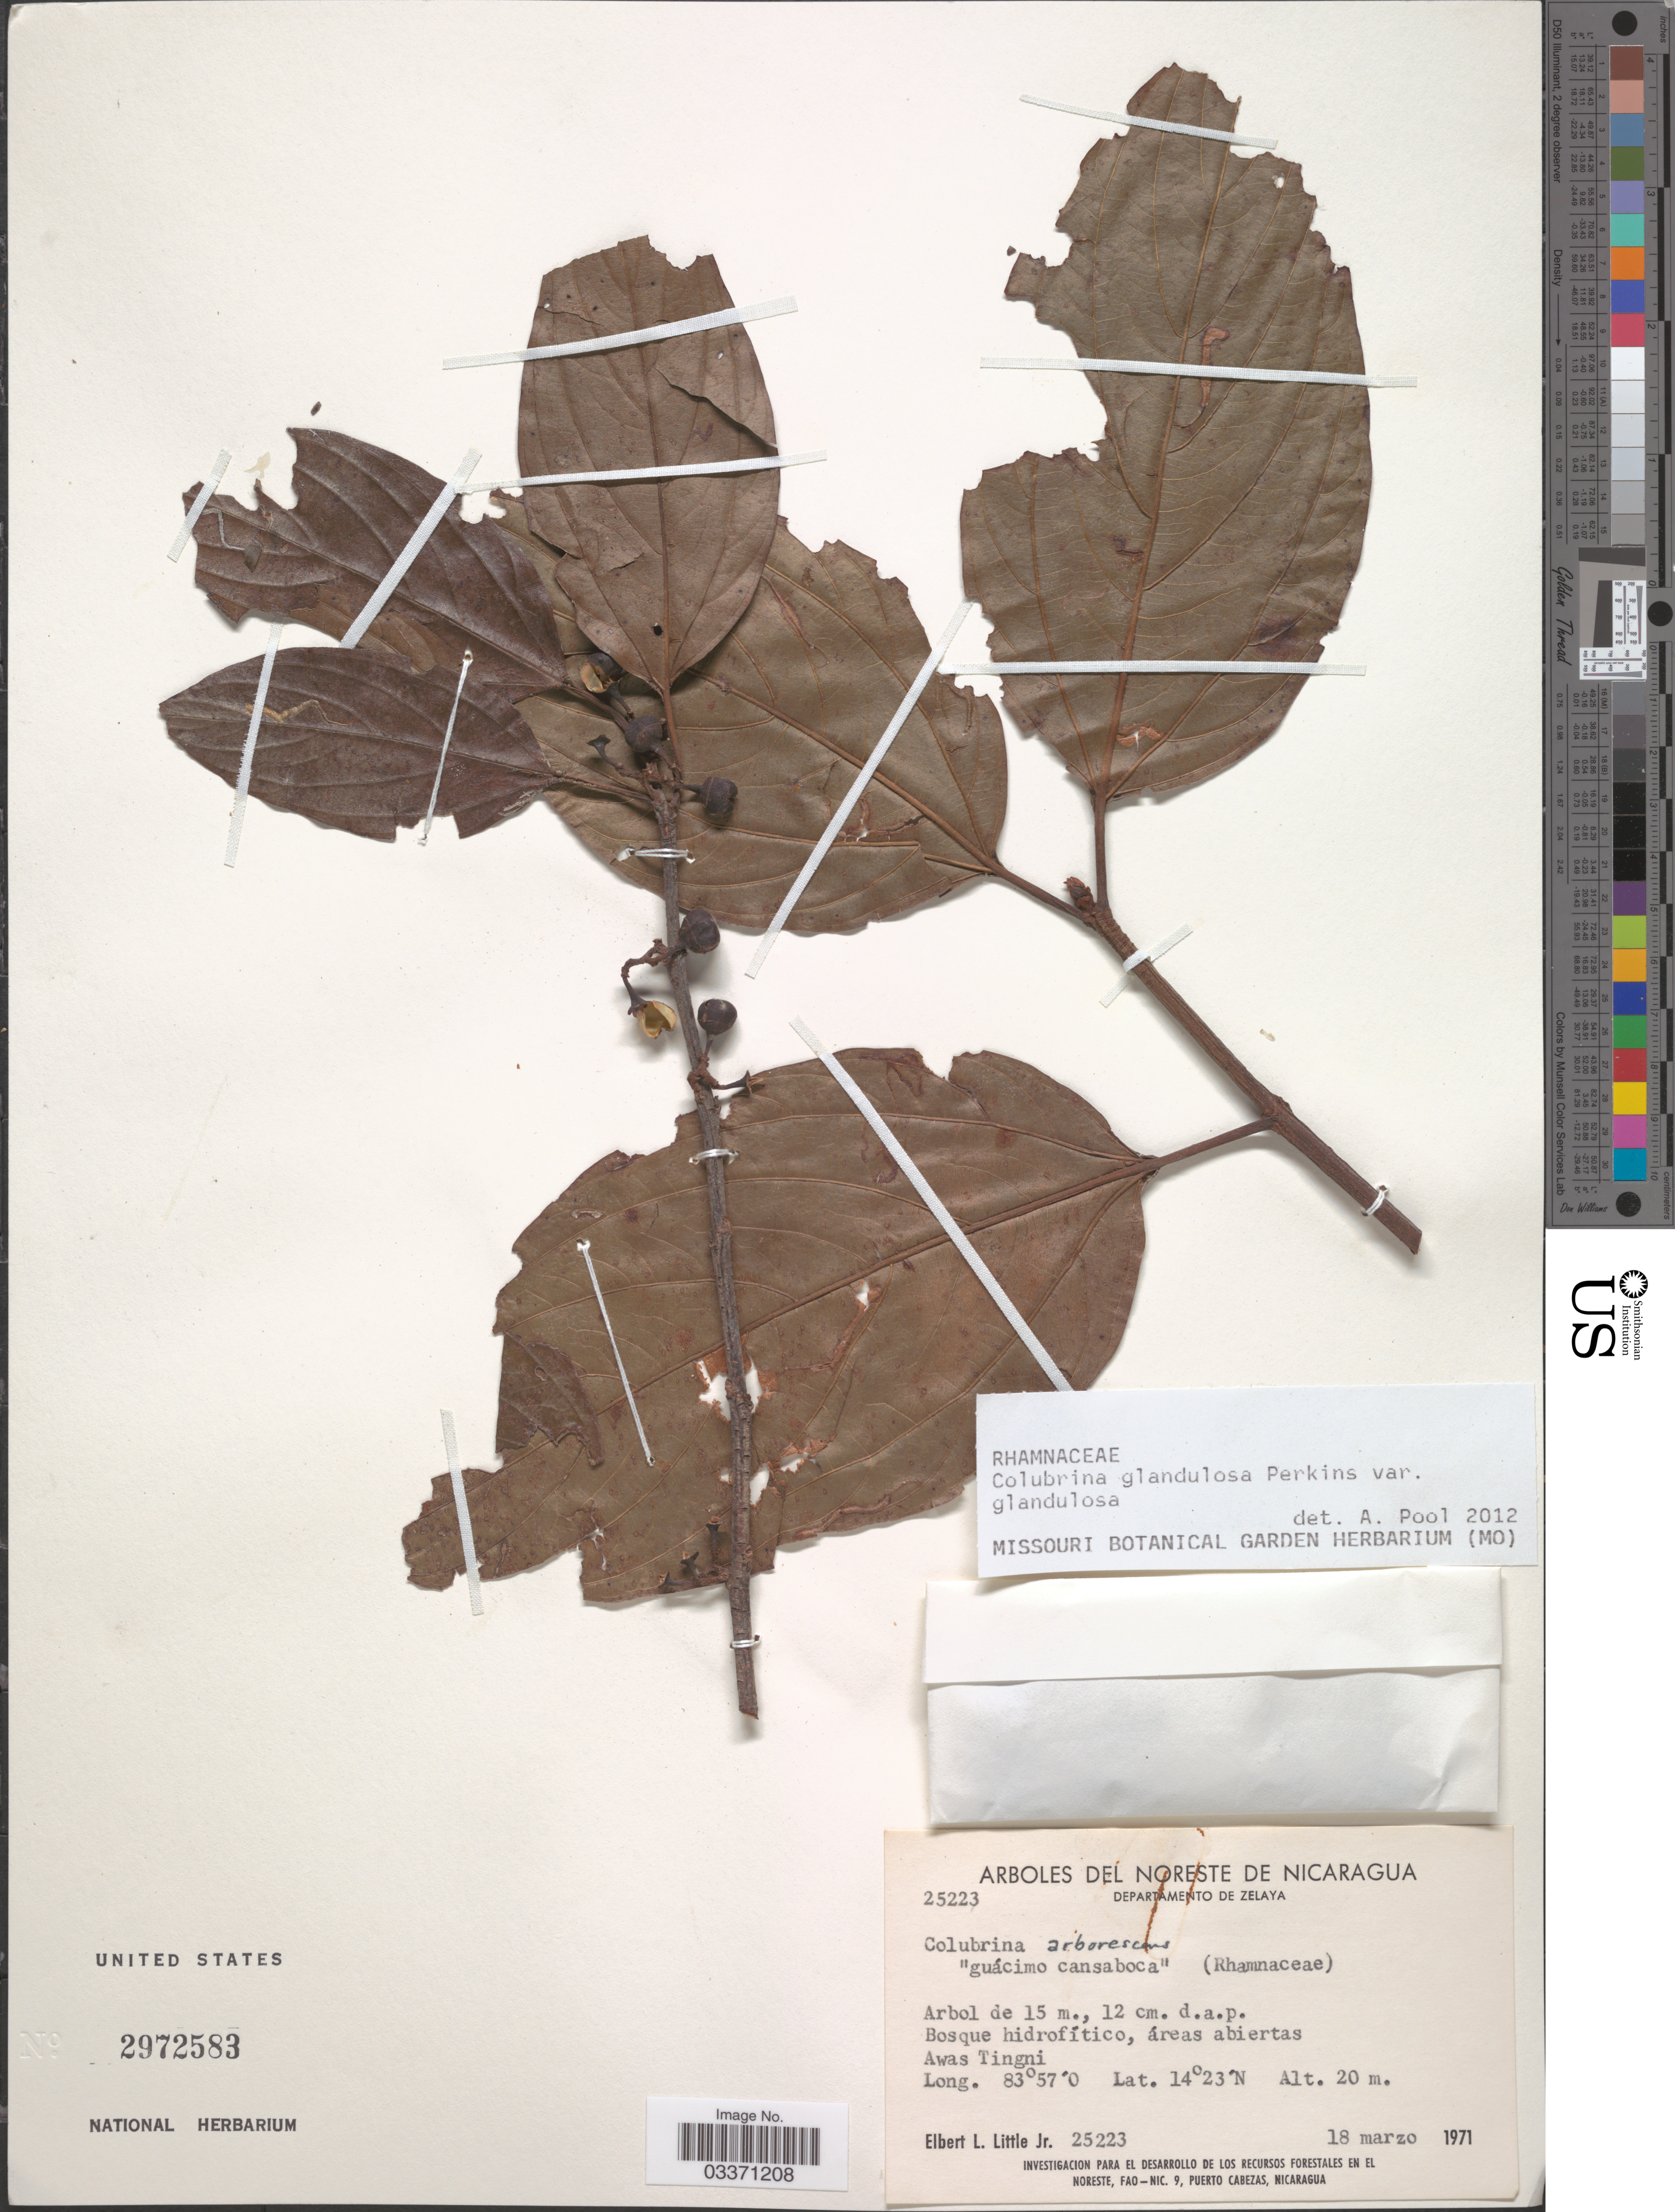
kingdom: Plantae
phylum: Tracheophyta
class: Magnoliopsida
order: Rosales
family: Rhamnaceae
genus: Colubrina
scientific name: Colubrina glandulosa var. glandulosa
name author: Perkins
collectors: E. L. Little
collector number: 25223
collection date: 1971-03-18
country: Nicaragua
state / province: Atlántico Norte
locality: Arboles del Noreste de Nicaragua, Departamento de Zelaya, Awas Tingni.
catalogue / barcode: US 2972583